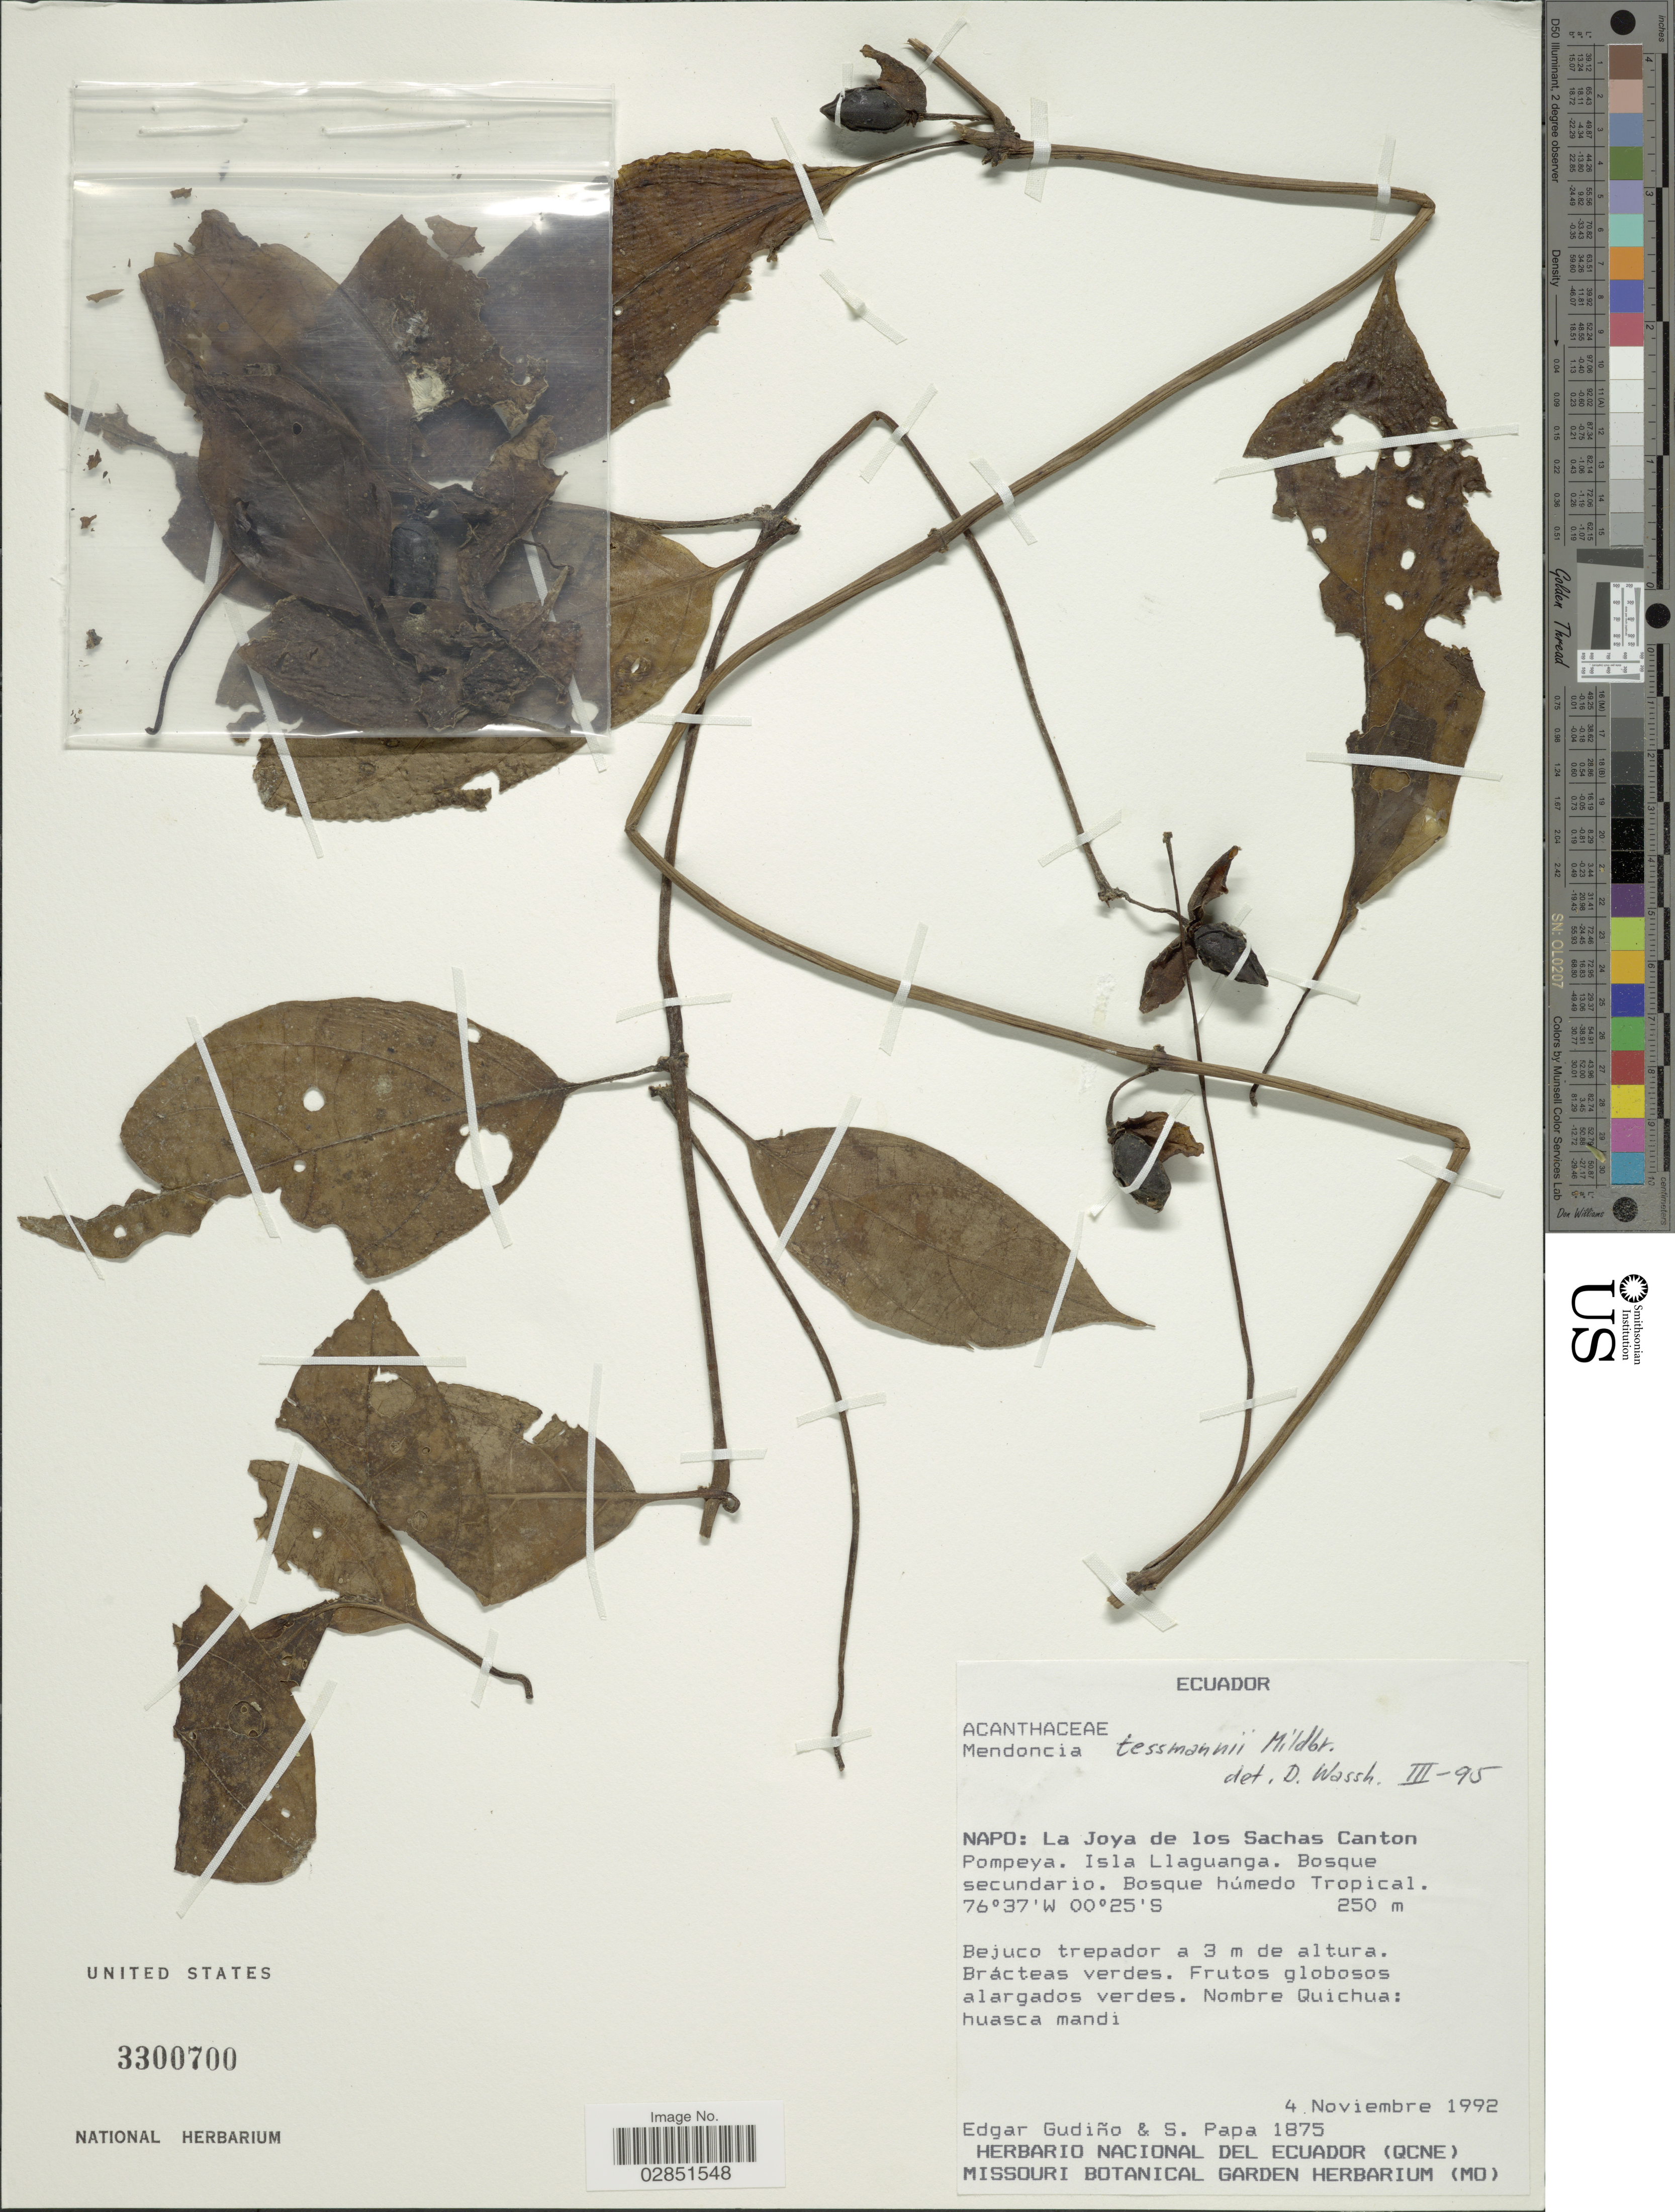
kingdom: Plantae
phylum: Tracheophyta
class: Magnoliopsida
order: Lamiales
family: Acanthaceae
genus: Mendoncia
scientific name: Mendoncia tessmannii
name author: Mildbr.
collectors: E. Gudiño & S. Papa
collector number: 1875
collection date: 1992-11-04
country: Ecuador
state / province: Napo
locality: La Joya de los Sachas Canton. Pompeya. Isla Llaguanga.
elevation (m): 250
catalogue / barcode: US 3300700